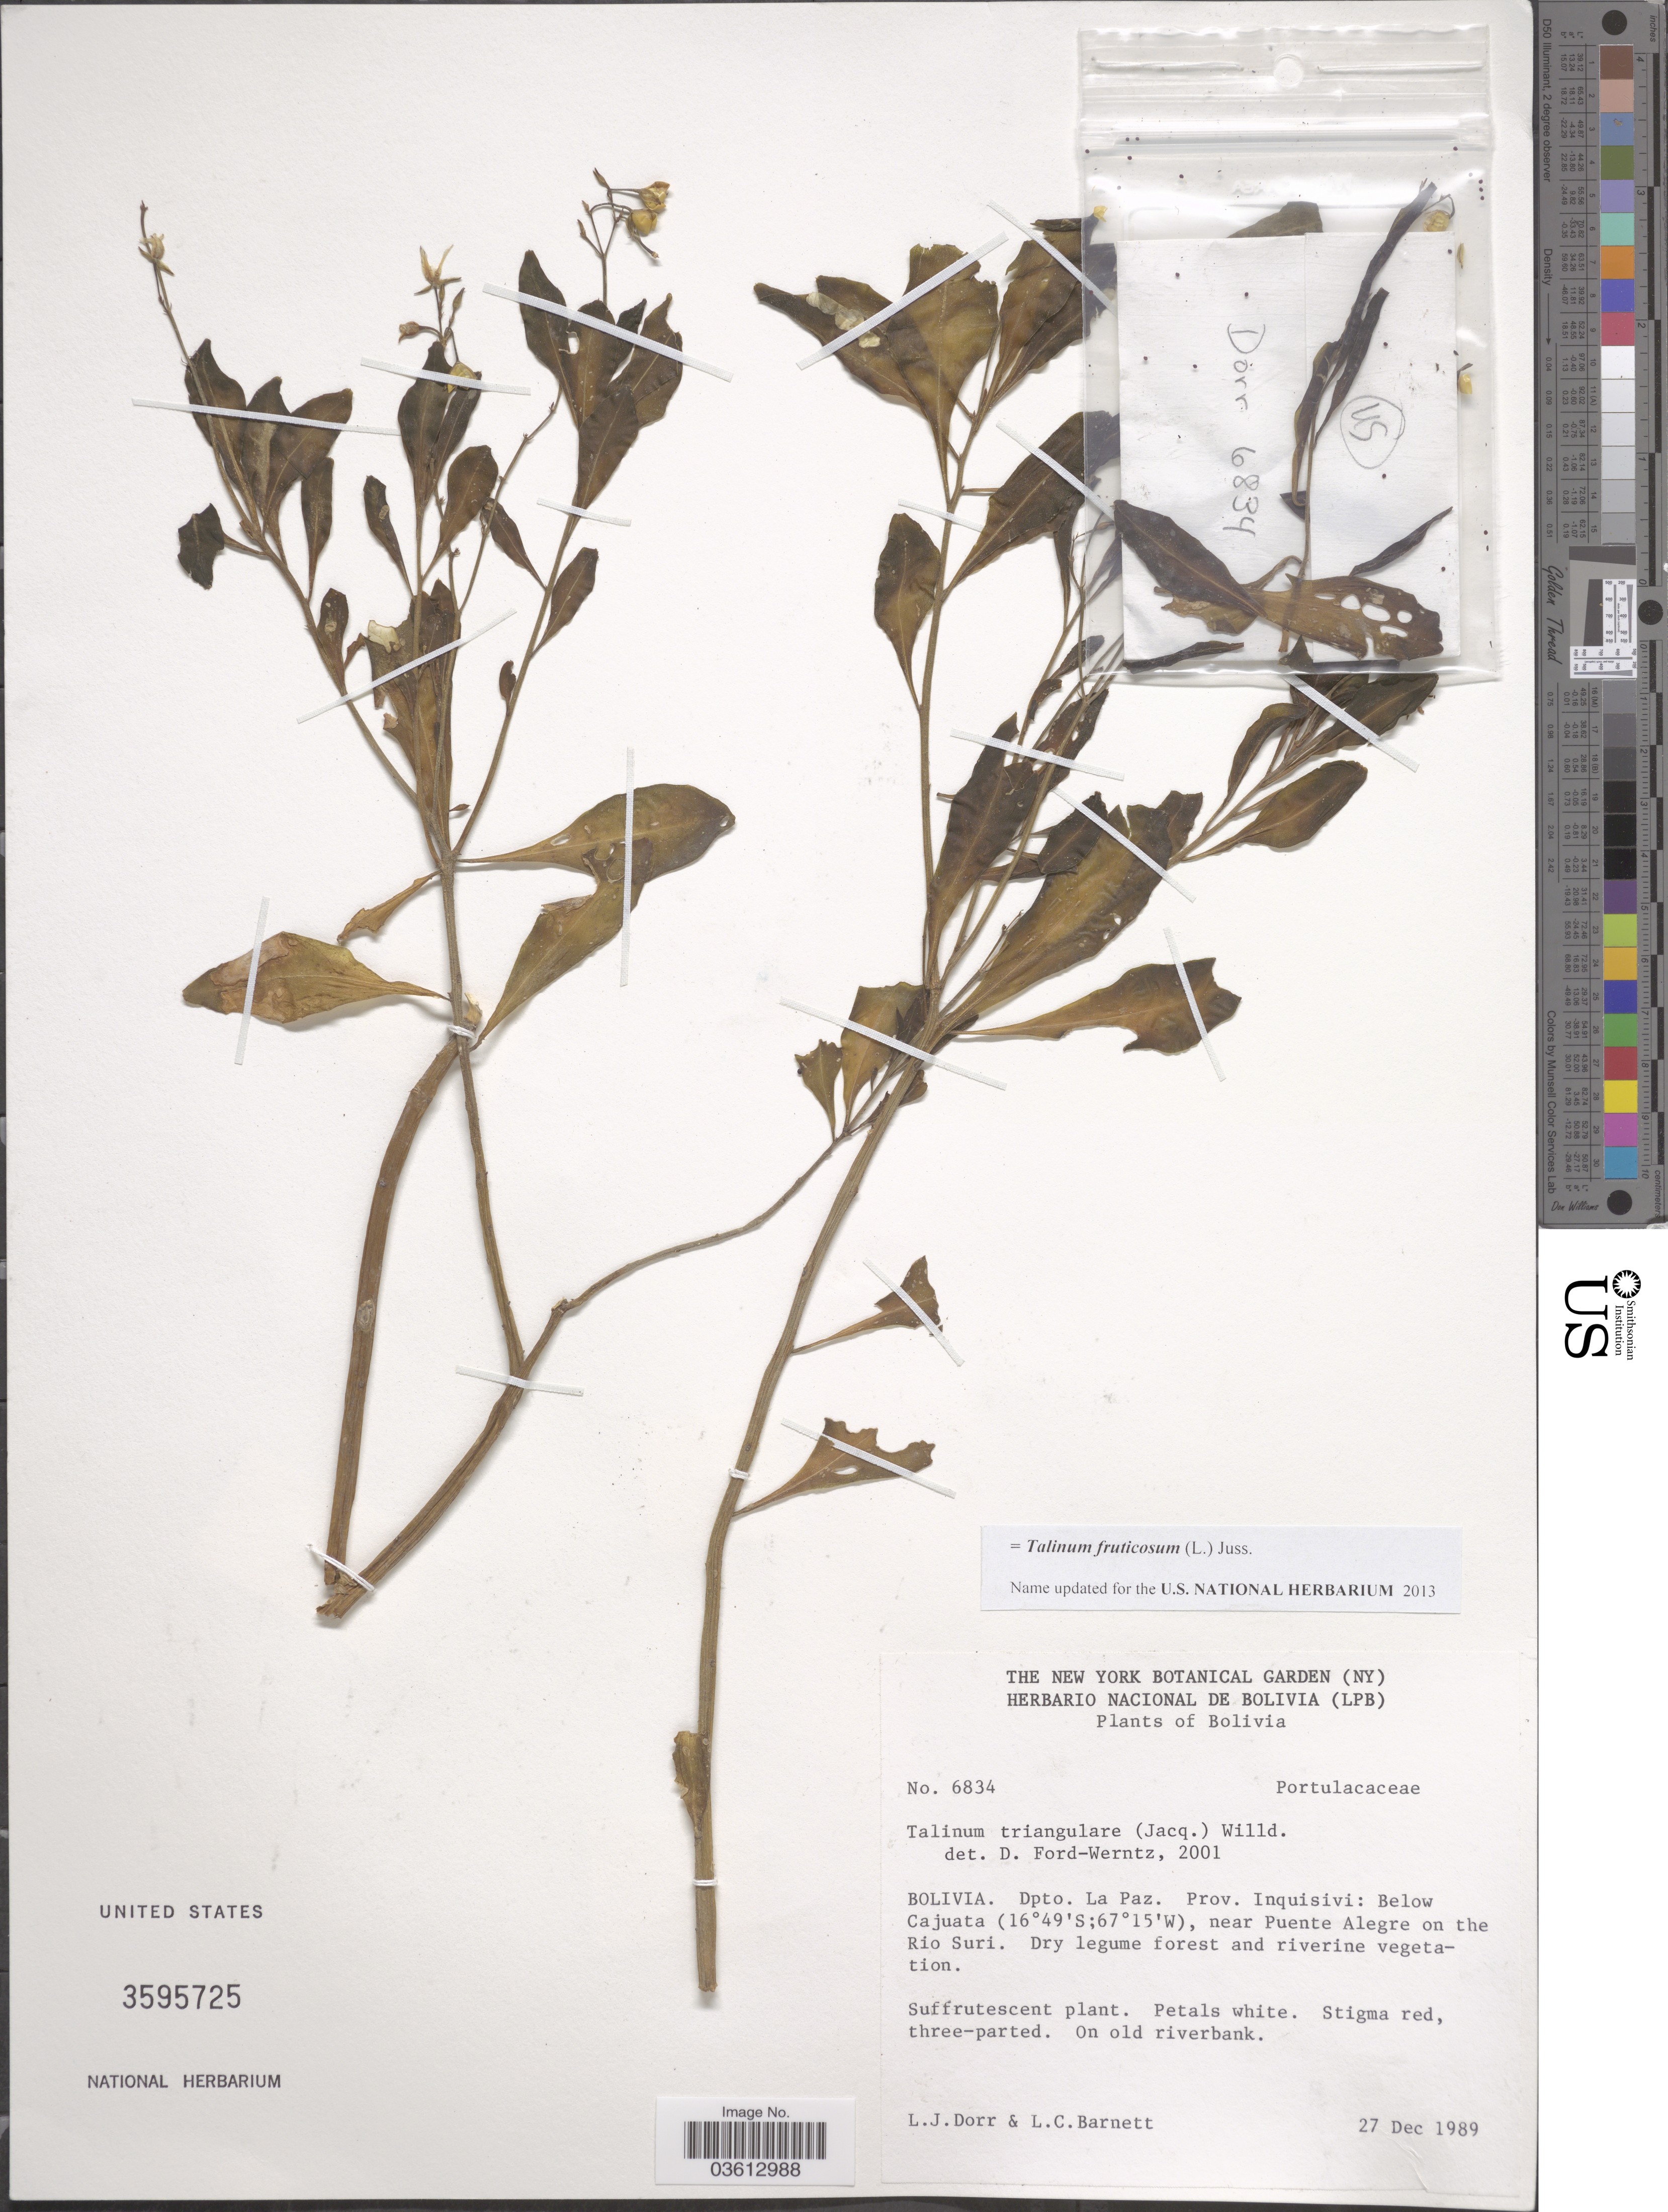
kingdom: Plantae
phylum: Tracheophyta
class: Magnoliopsida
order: Caryophyllales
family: Talinaceae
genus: Talinum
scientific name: Talinum fruticosum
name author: (L.) Juss.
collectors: L. J. Dorr & L. C. Barnett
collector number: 6834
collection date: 1989-12-27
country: Bolivia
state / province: La Paz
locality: Dpto. La Paz. Prov. Inquisivi: Below Cajuata, near Puente Alegre on the Rio Suri.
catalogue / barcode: US 3595725